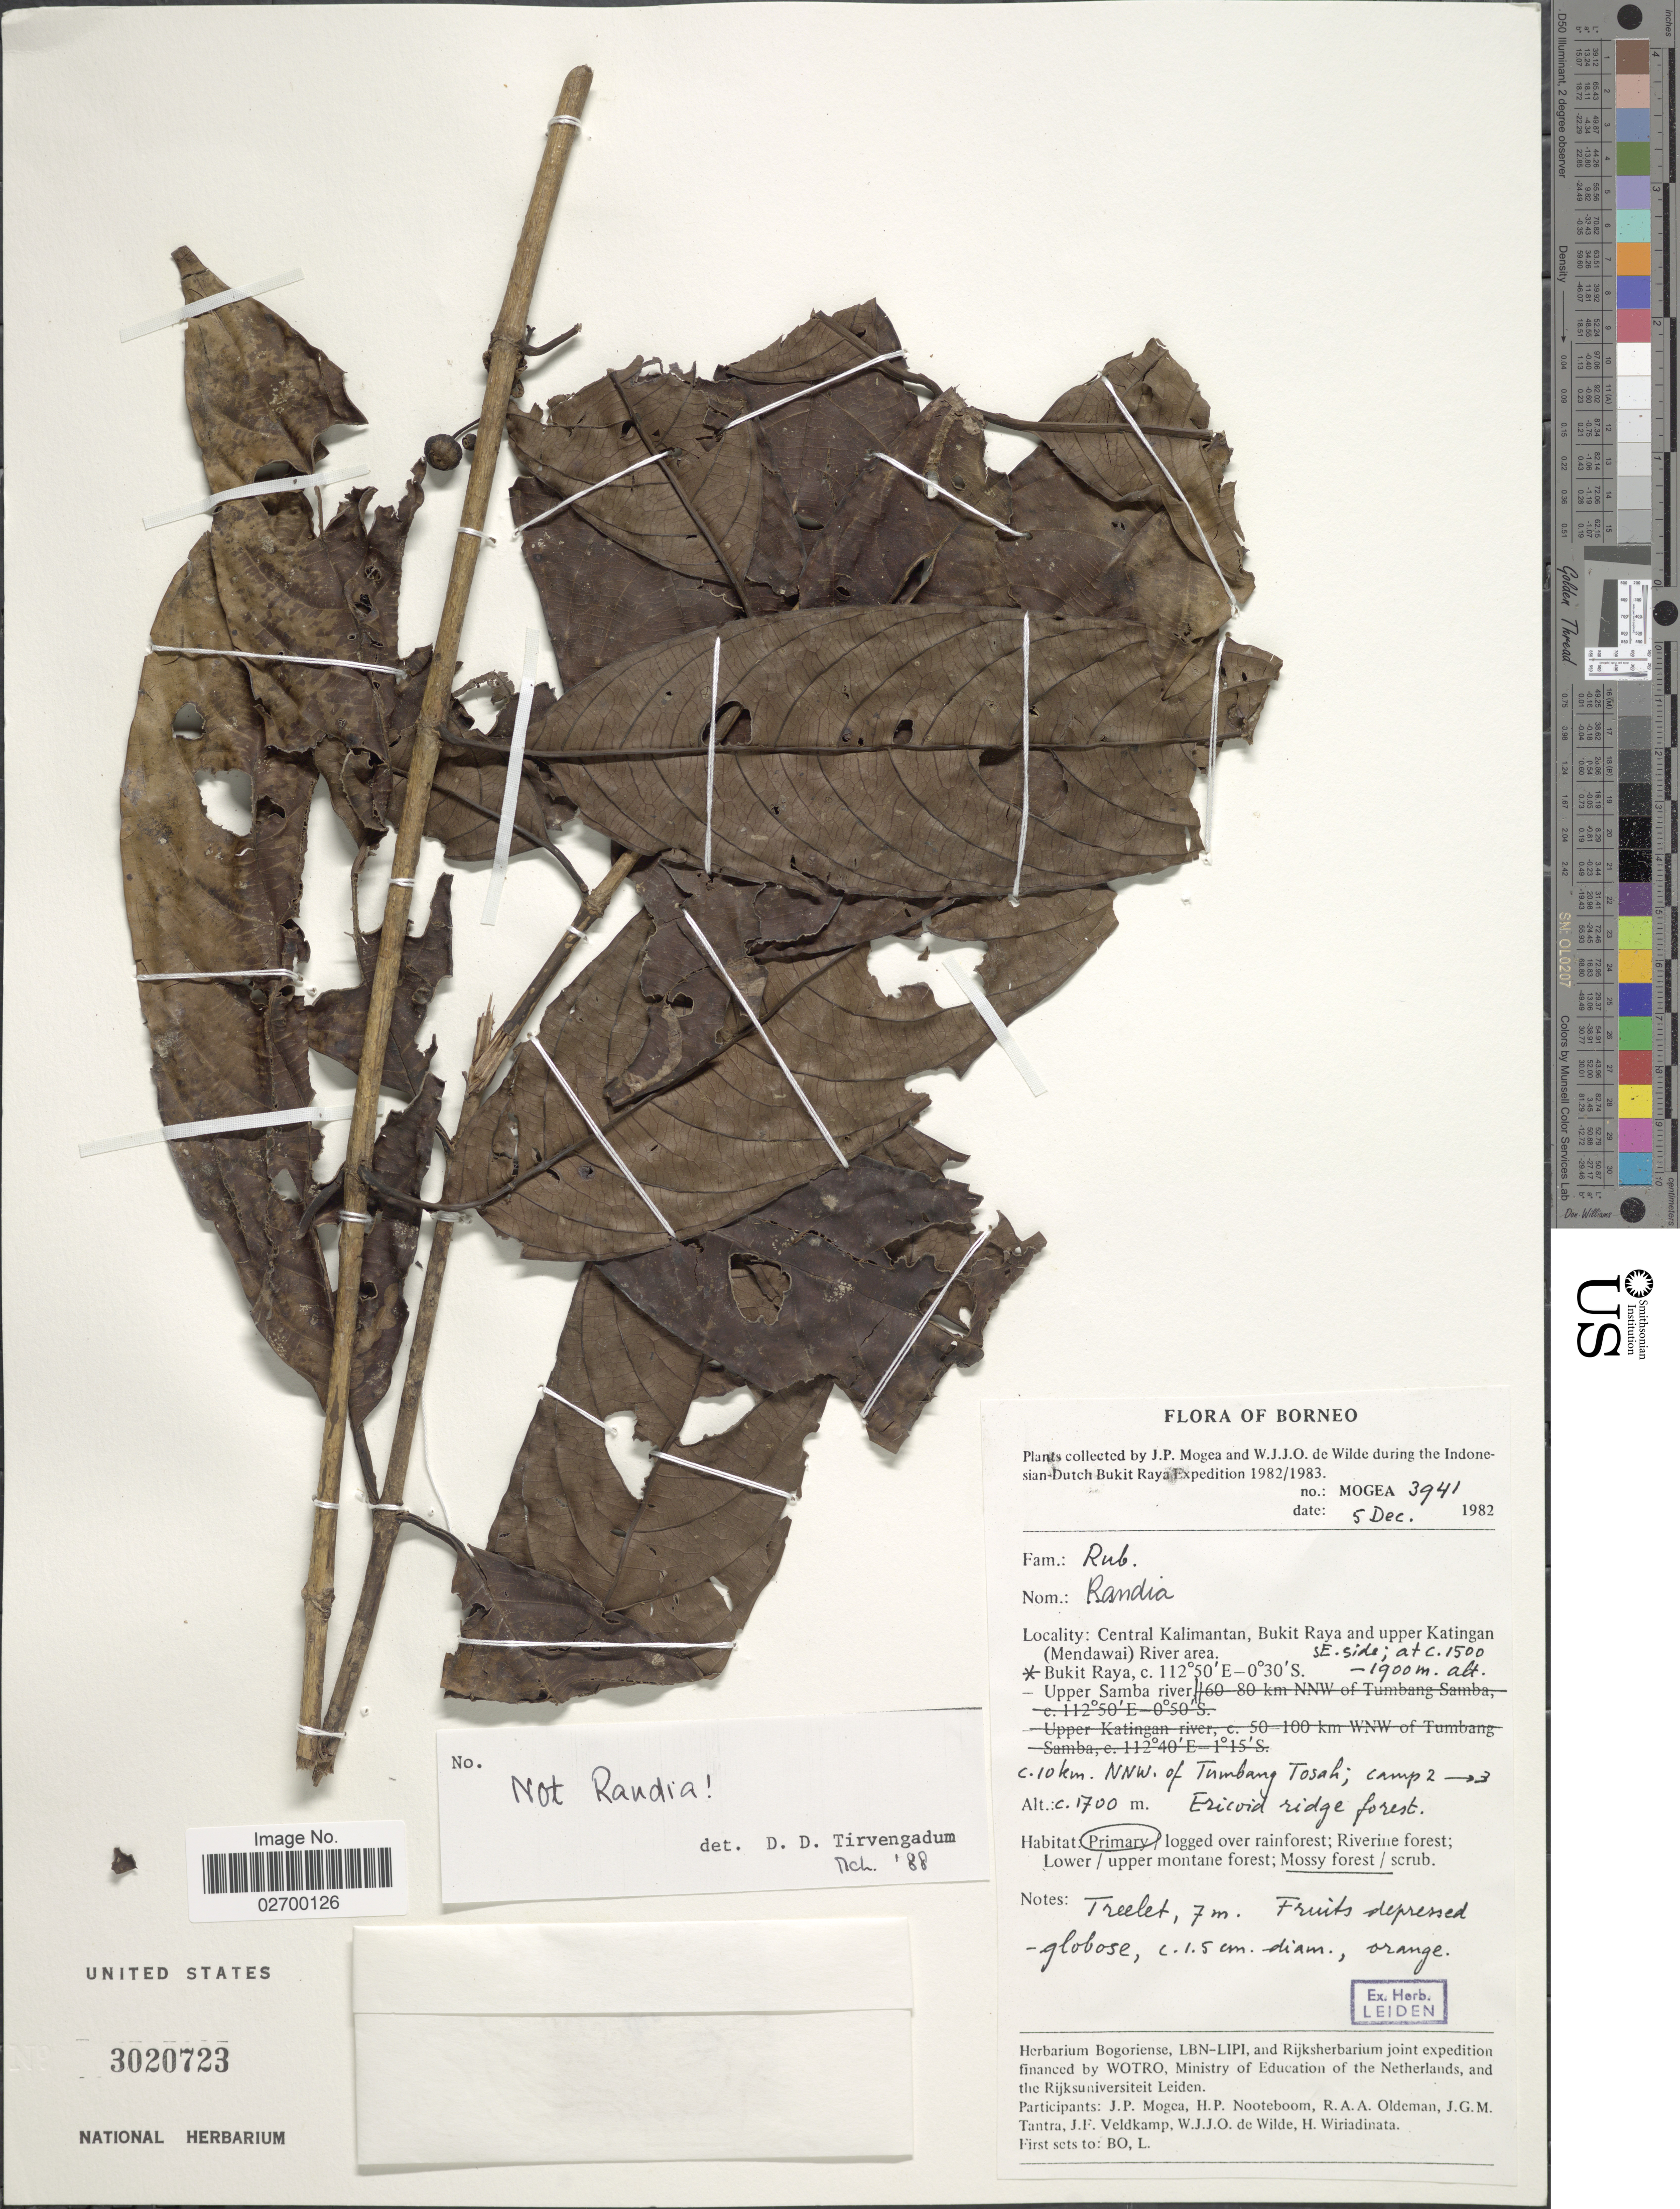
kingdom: Plantae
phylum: Tracheophyta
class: Magnoliopsida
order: Gentianales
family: Rubiaceae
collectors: J. Mogea, W. J. de Wilde, H. P. Nooteboom, R. Oldeman & et al.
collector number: MOGEA 3941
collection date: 1982-12-05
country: Indonesia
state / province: Kalimantan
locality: Central Kalimantan, Bukit Raya and upper Katingan (Mendawai) River area SE side . Bukit Raya. c. 10 km NNW of Tumbang Tosah. Camp 2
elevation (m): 1700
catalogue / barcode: US 3020723